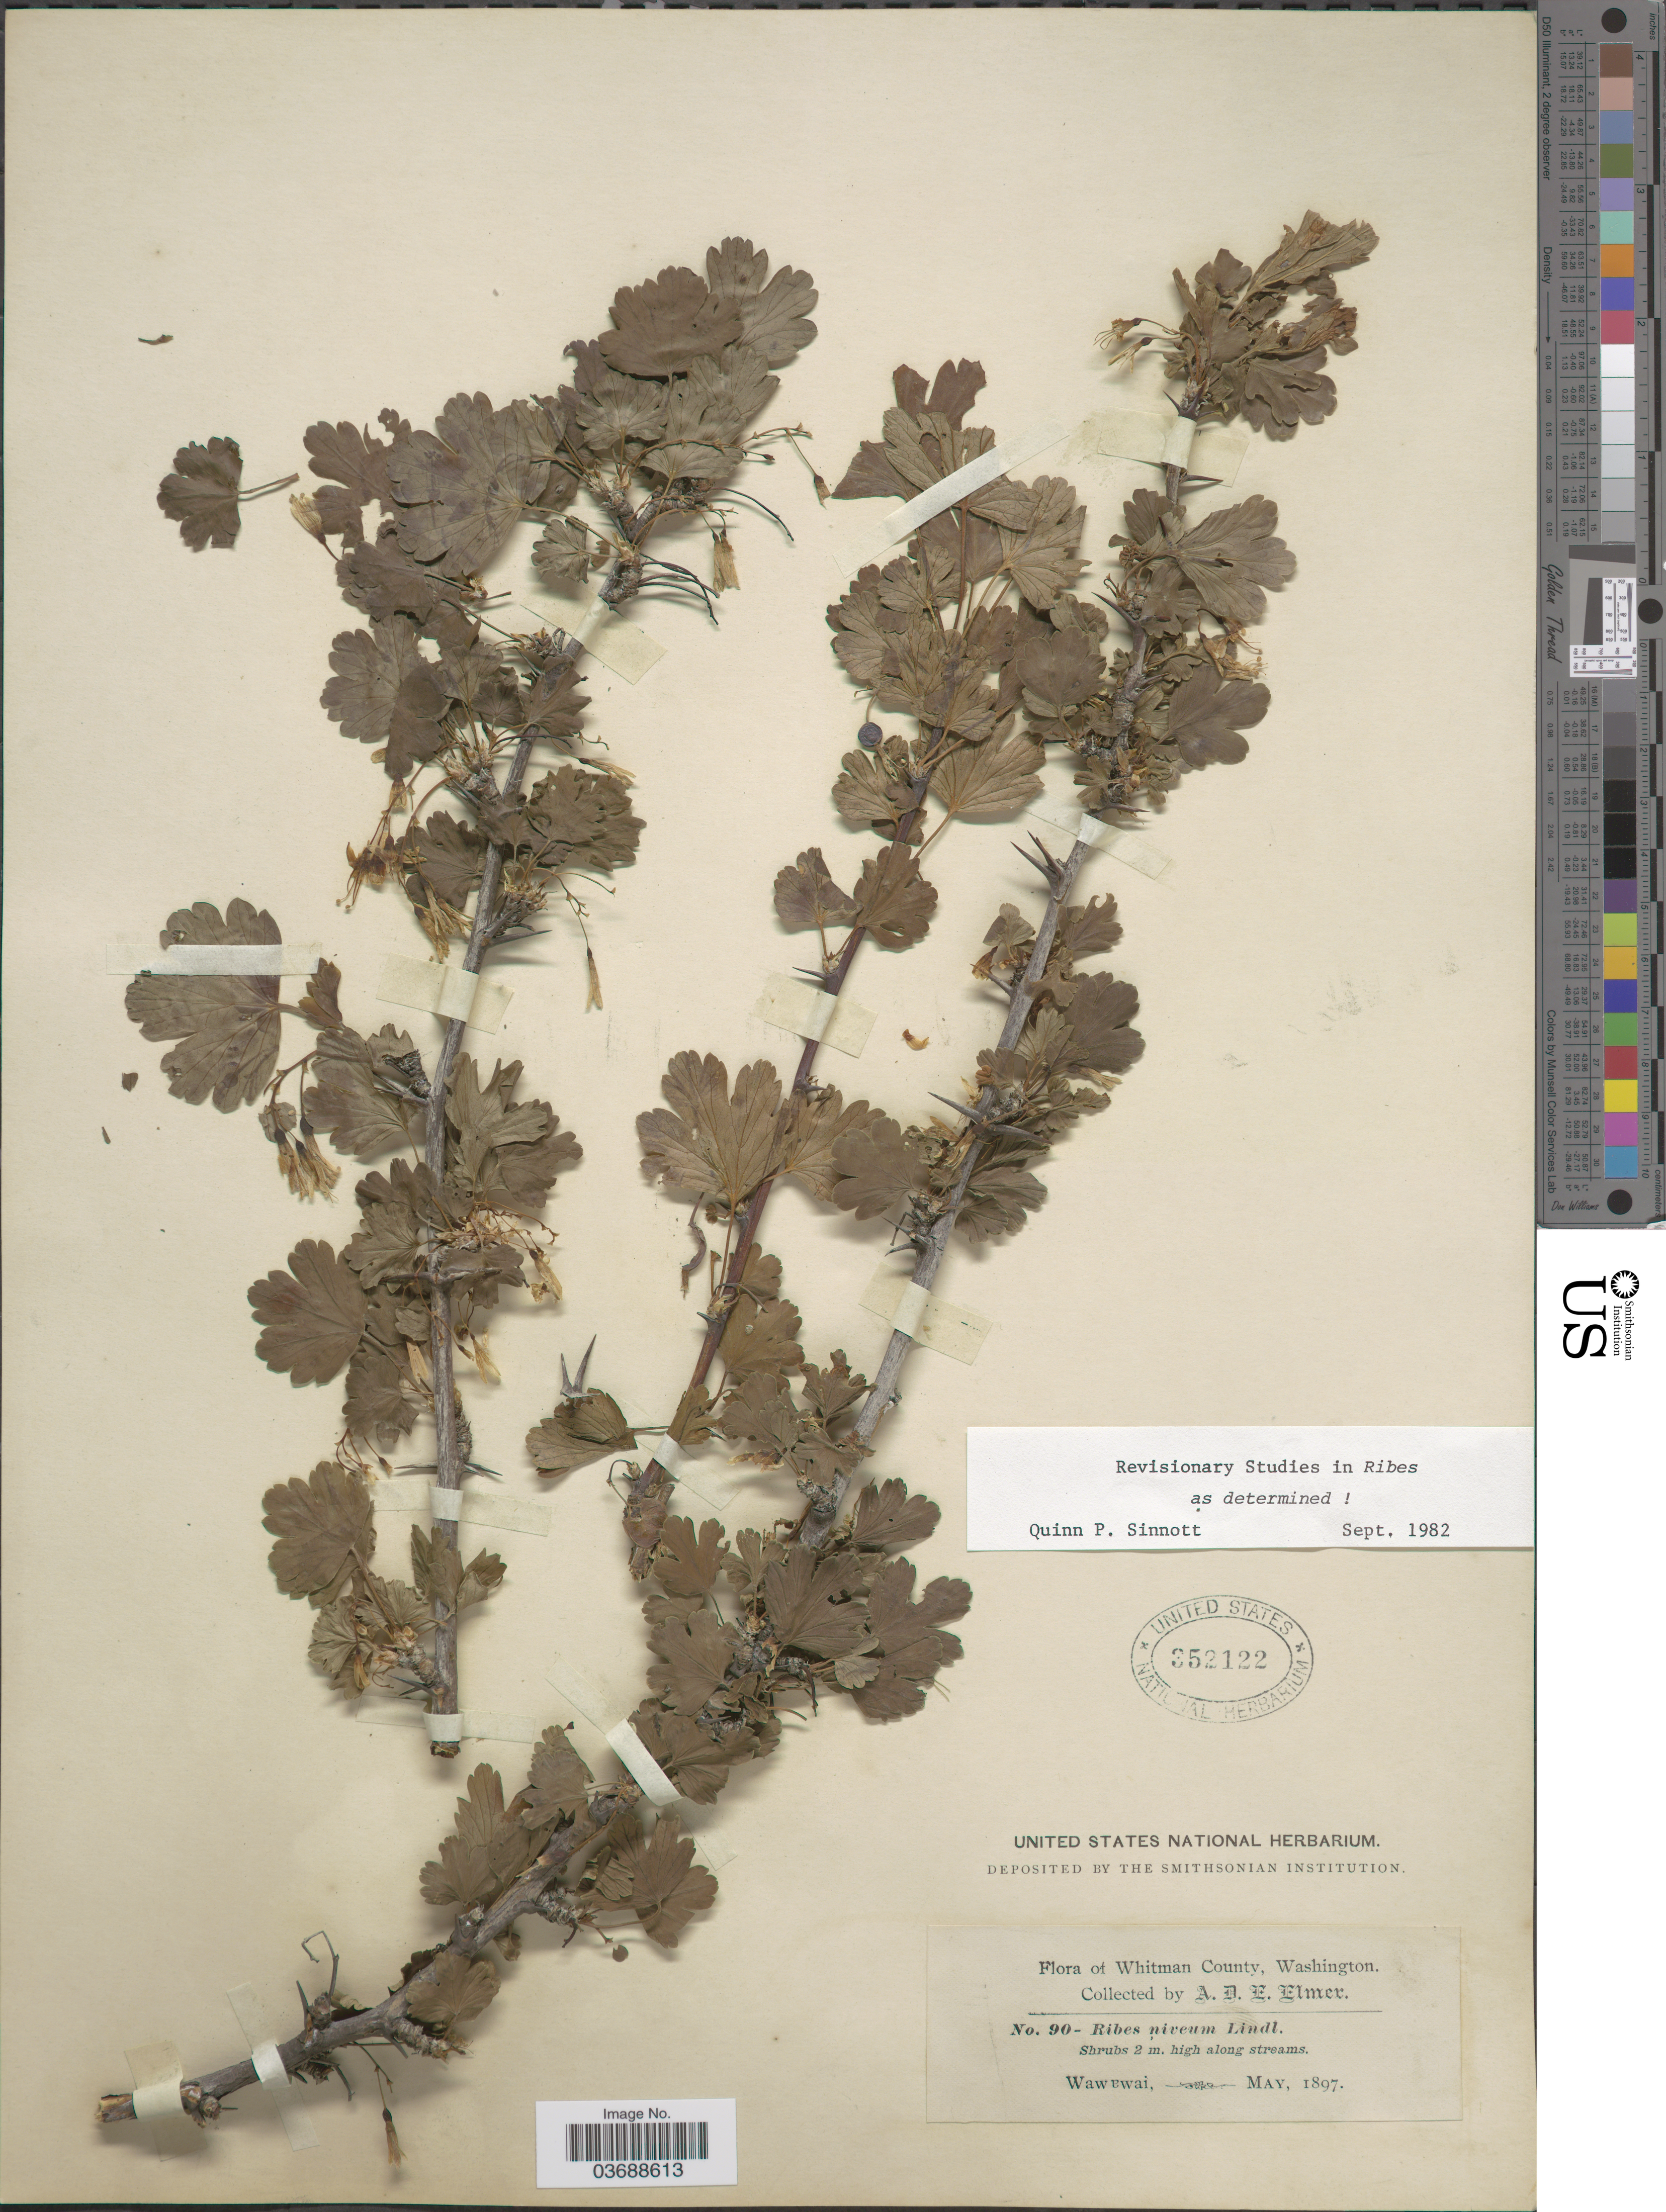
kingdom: Plantae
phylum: Tracheophyta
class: Magnoliopsida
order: Saxifragales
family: Grossulariaceae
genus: Ribes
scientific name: Ribes niveum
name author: Lindl.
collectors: A. D. E. Elmer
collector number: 90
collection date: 1897-05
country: United States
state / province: Washington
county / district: Whitman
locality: Whitman County. Wawawai.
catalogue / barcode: US 352122